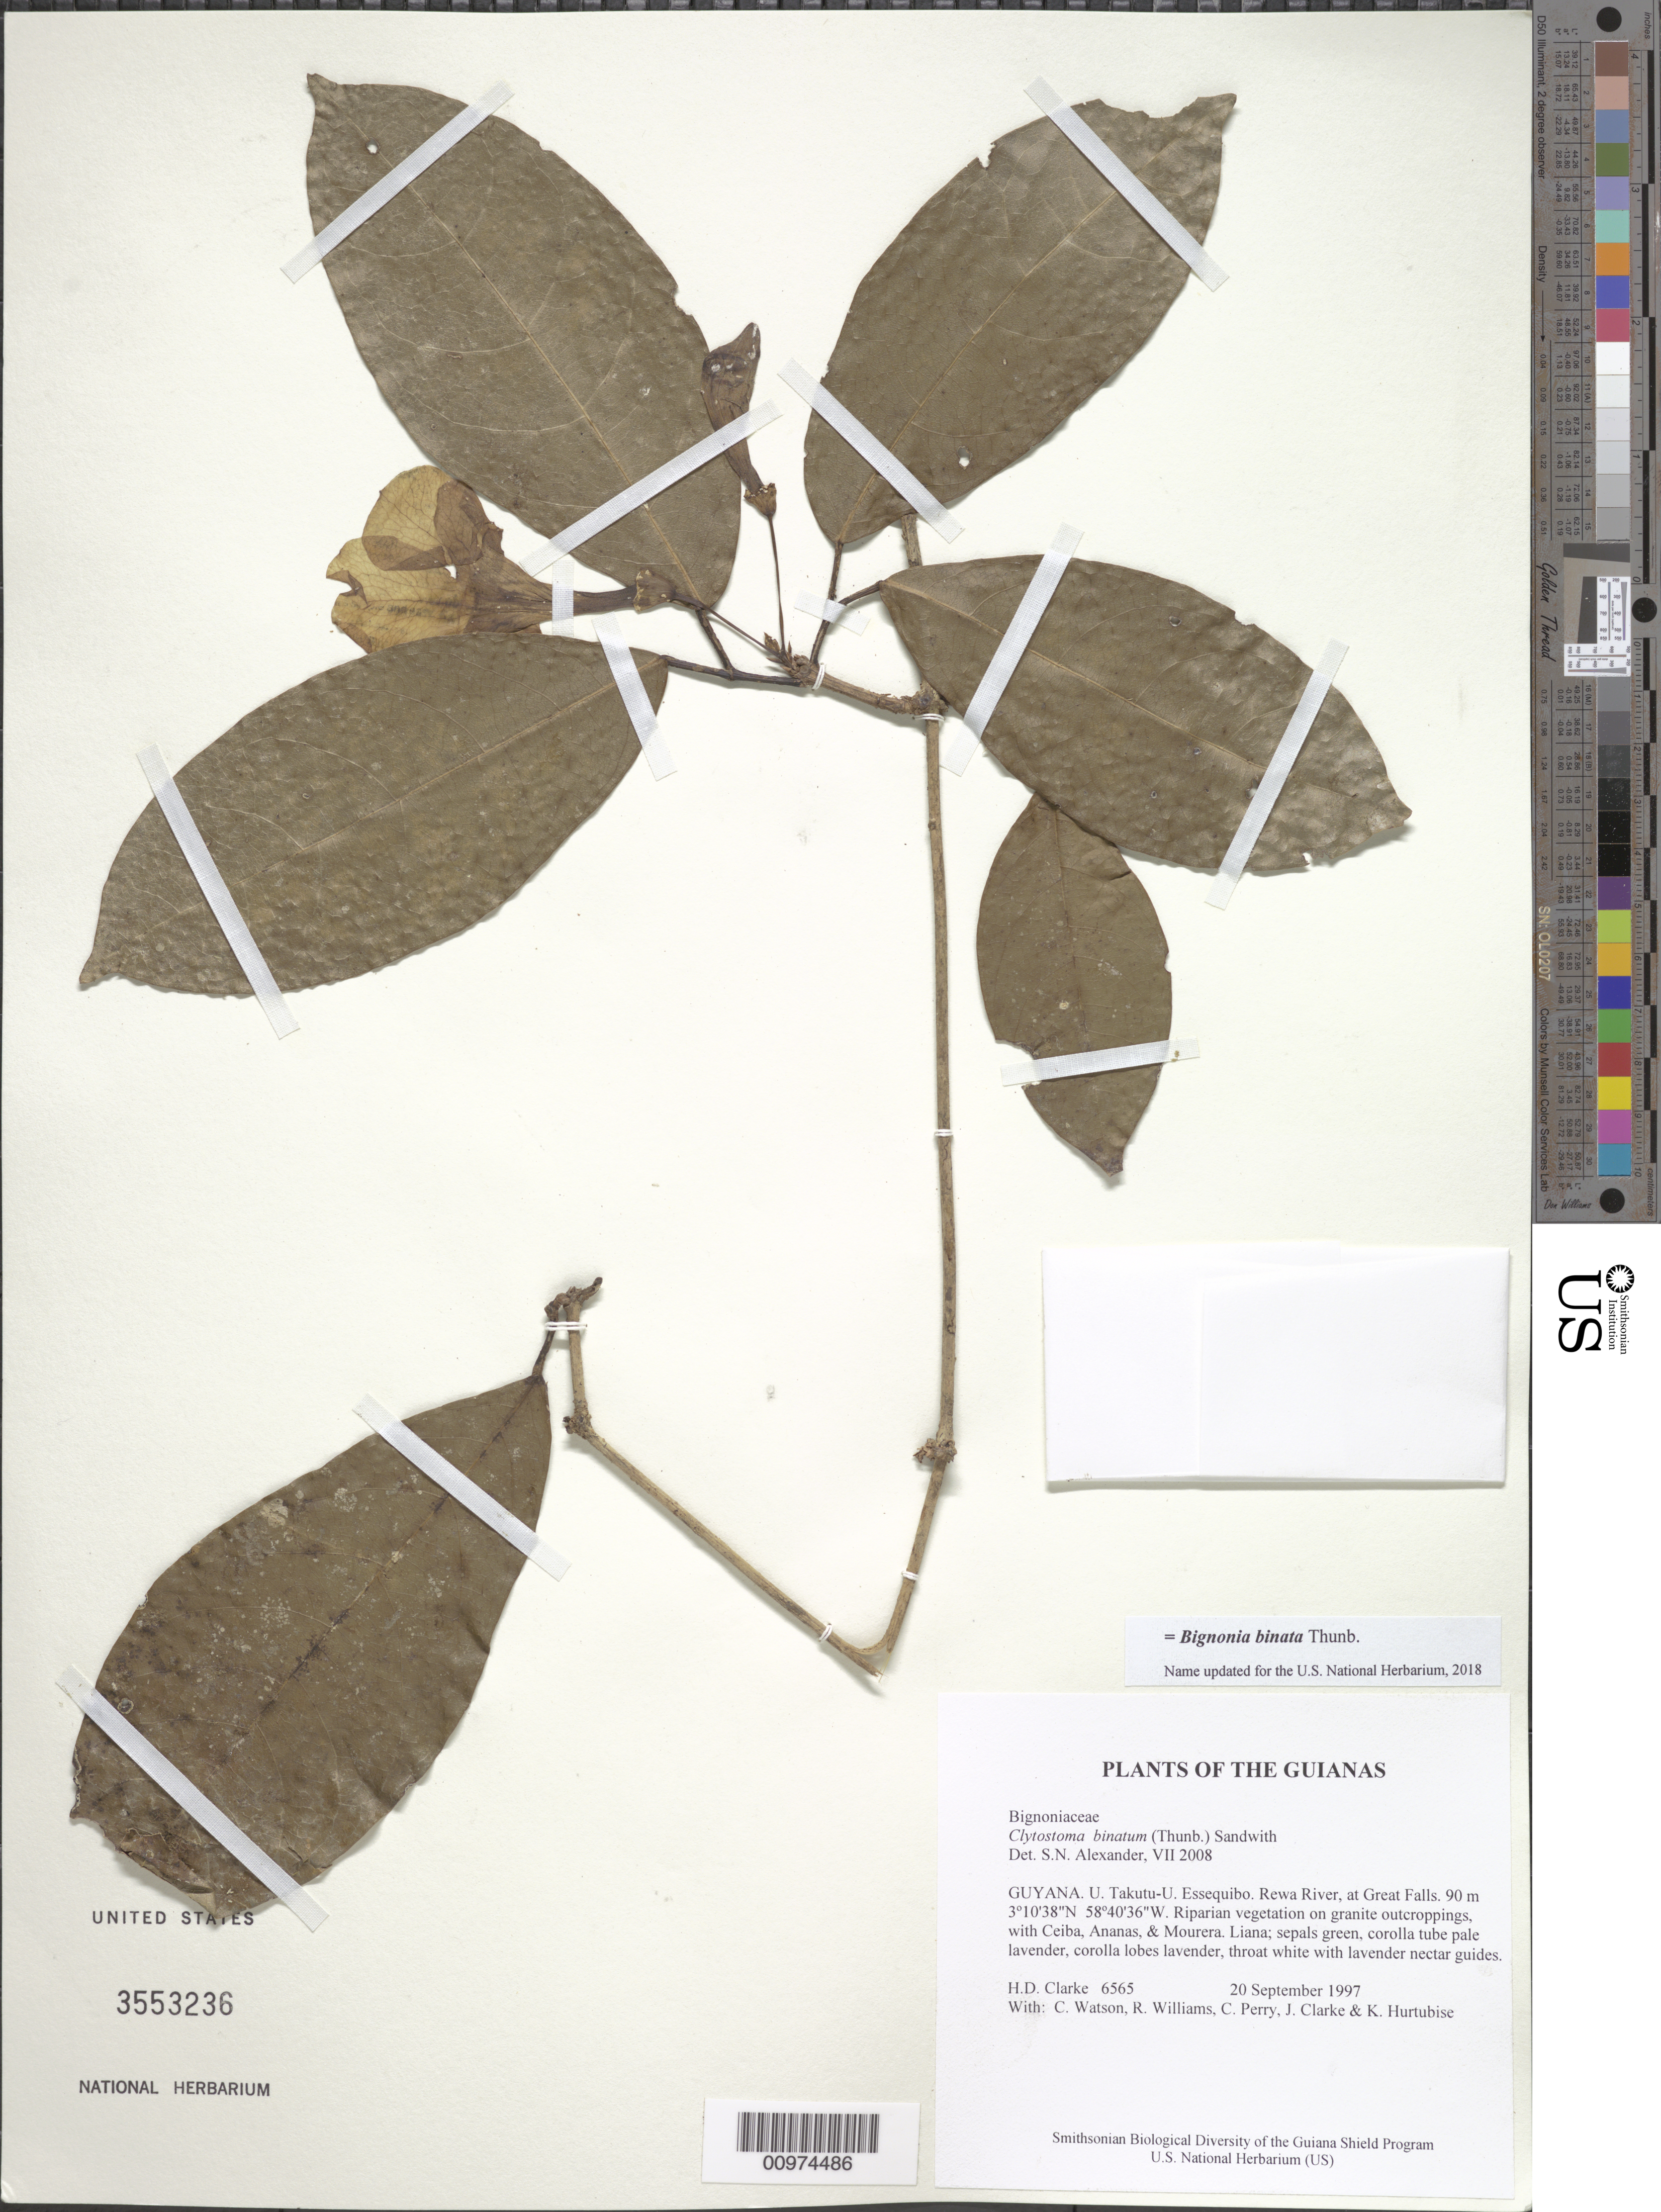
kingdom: Plantae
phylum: Tracheophyta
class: Magnoliopsida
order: Lamiales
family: Bignoniaceae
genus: Bignonia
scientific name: Bignonia binata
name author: Thunb.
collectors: H. D. Clarke, C. Watson, R. Williams, C. Perry, J. Clarke & K. Hurtubise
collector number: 6565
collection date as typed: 20 September 1997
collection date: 1997-09-20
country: Guyana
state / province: U. Takutu-U. Essequibo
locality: Rewa River, at Great Falls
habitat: Riparian vegetation on granite outcroppings, with Ceiba, Ananas, & Mourera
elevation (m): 90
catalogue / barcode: US 3553236